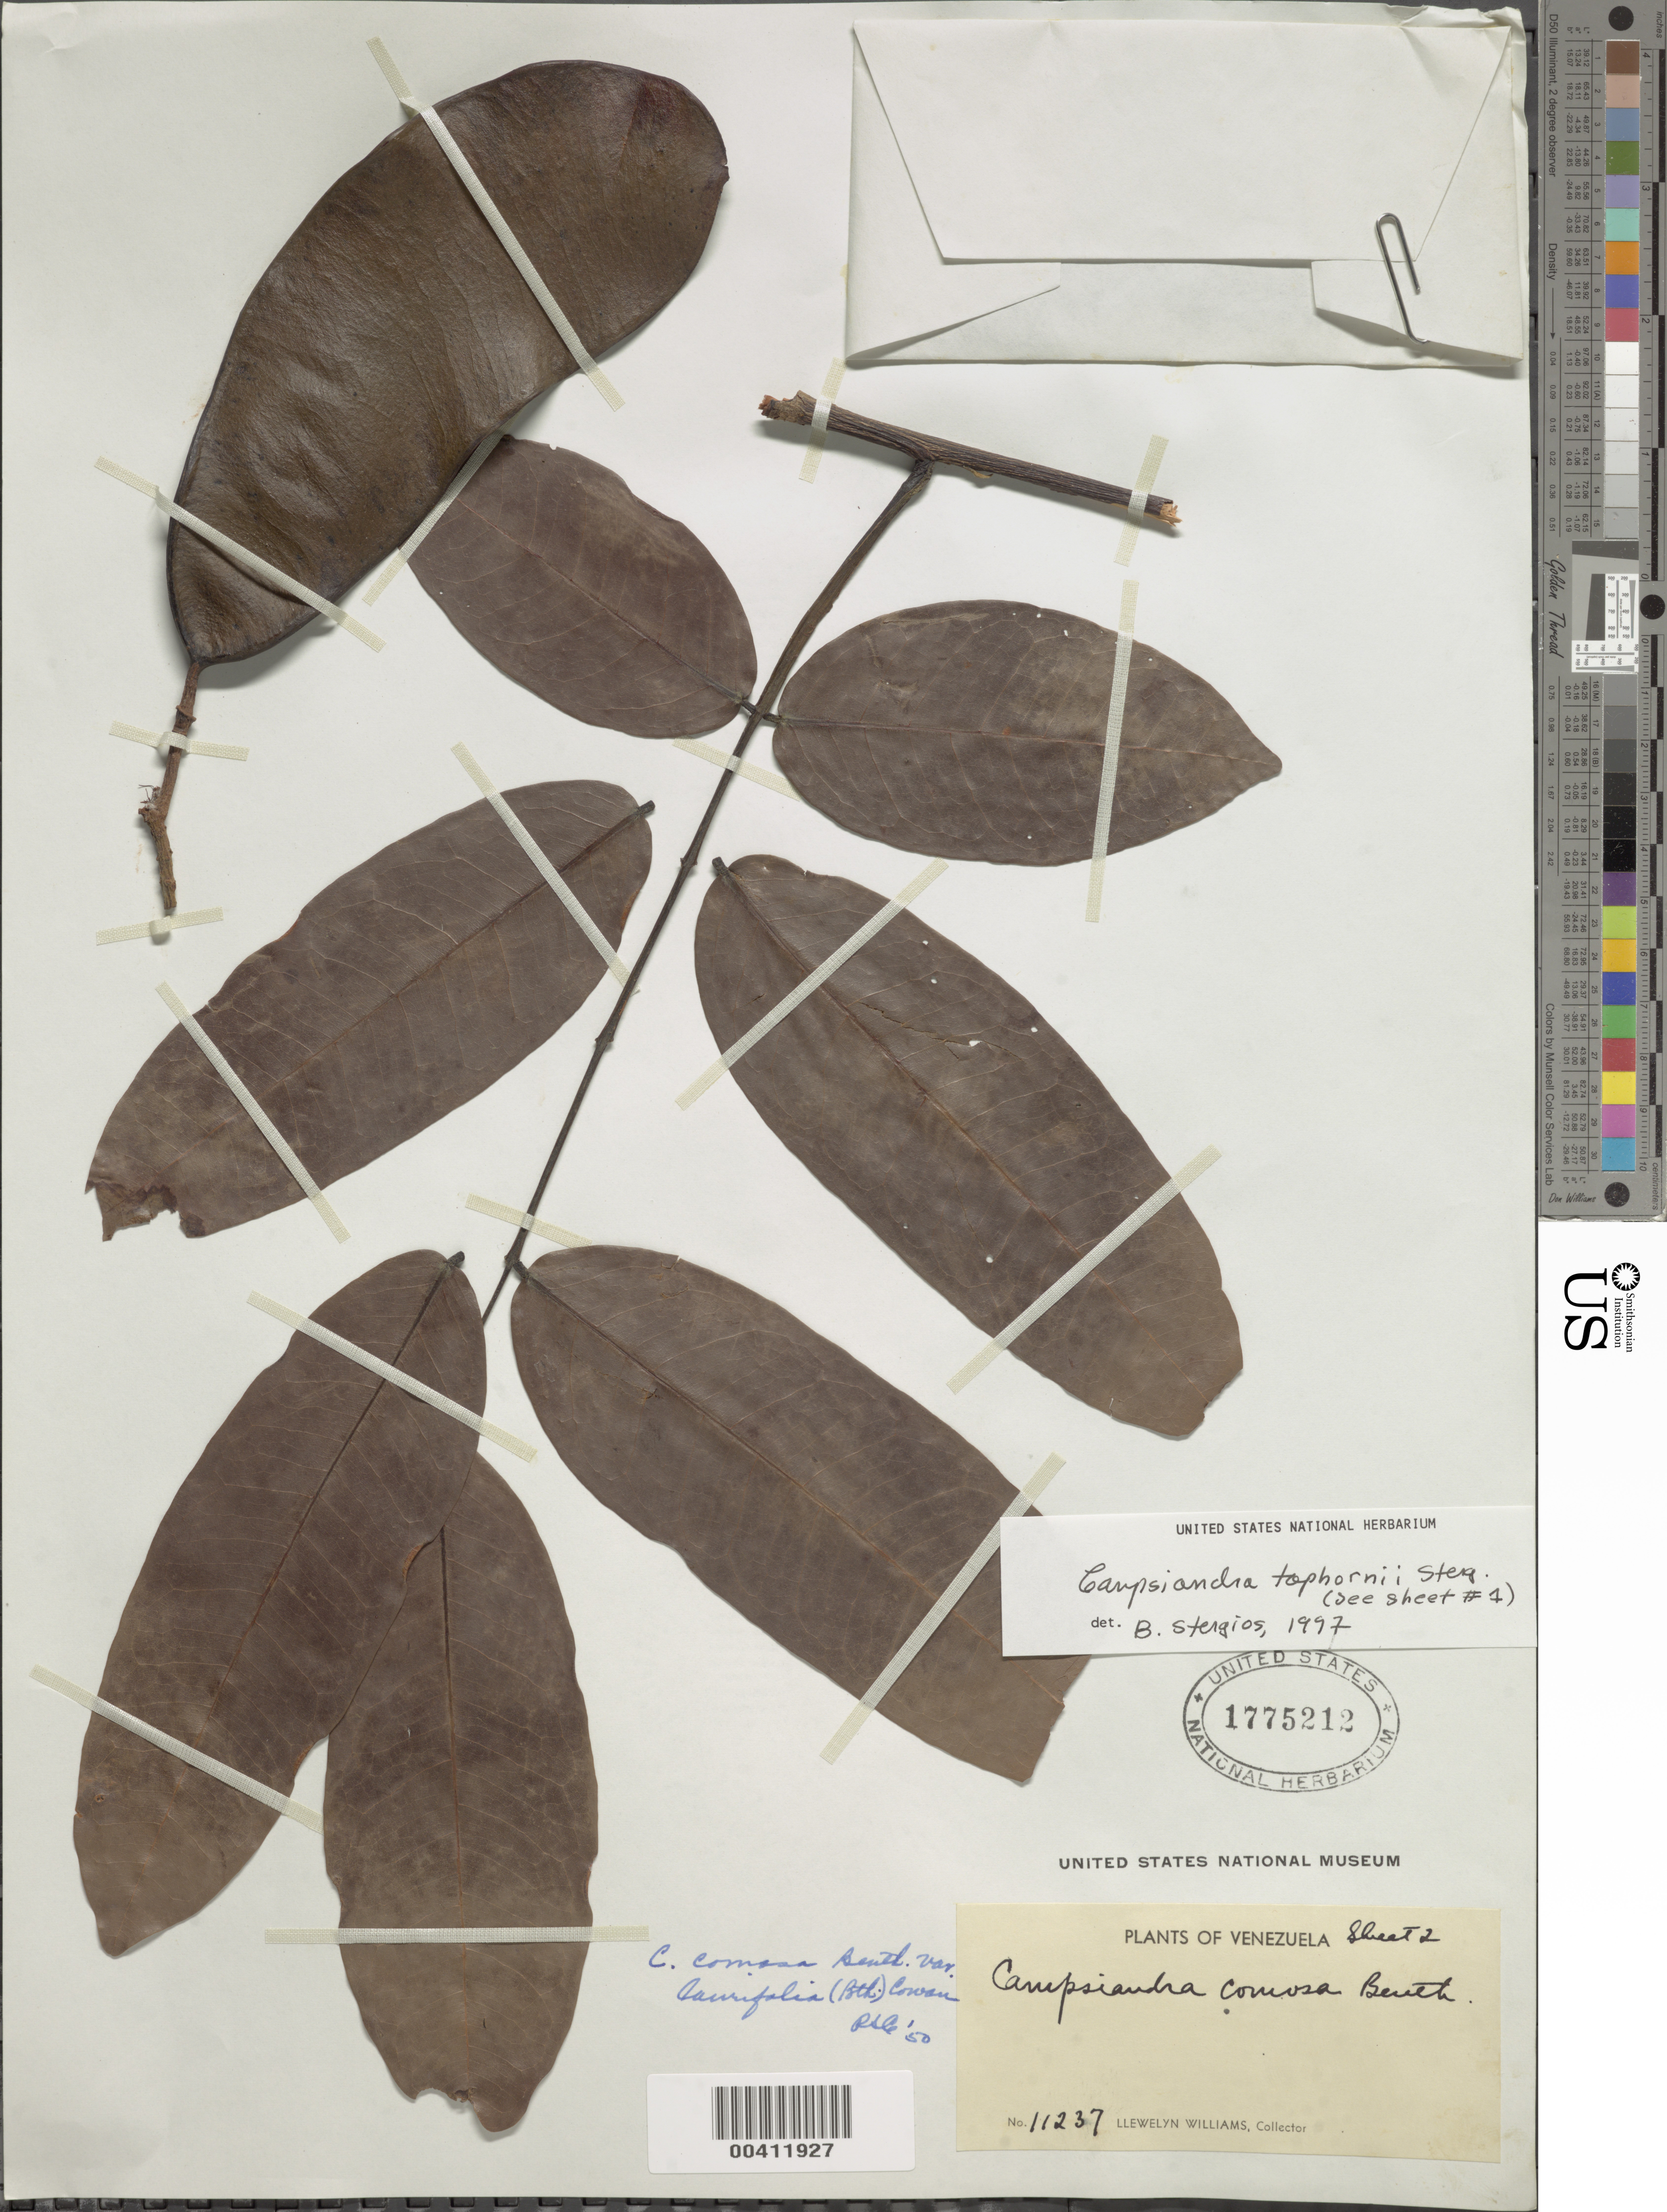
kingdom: Plantae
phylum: Tracheophyta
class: Magnoliopsida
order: Fabales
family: Fabaceae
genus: Campsiandra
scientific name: Campsiandra taphornii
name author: Ster.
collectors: Ll. Williams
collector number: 11237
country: Venezuela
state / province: Mérida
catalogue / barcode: US 1775212